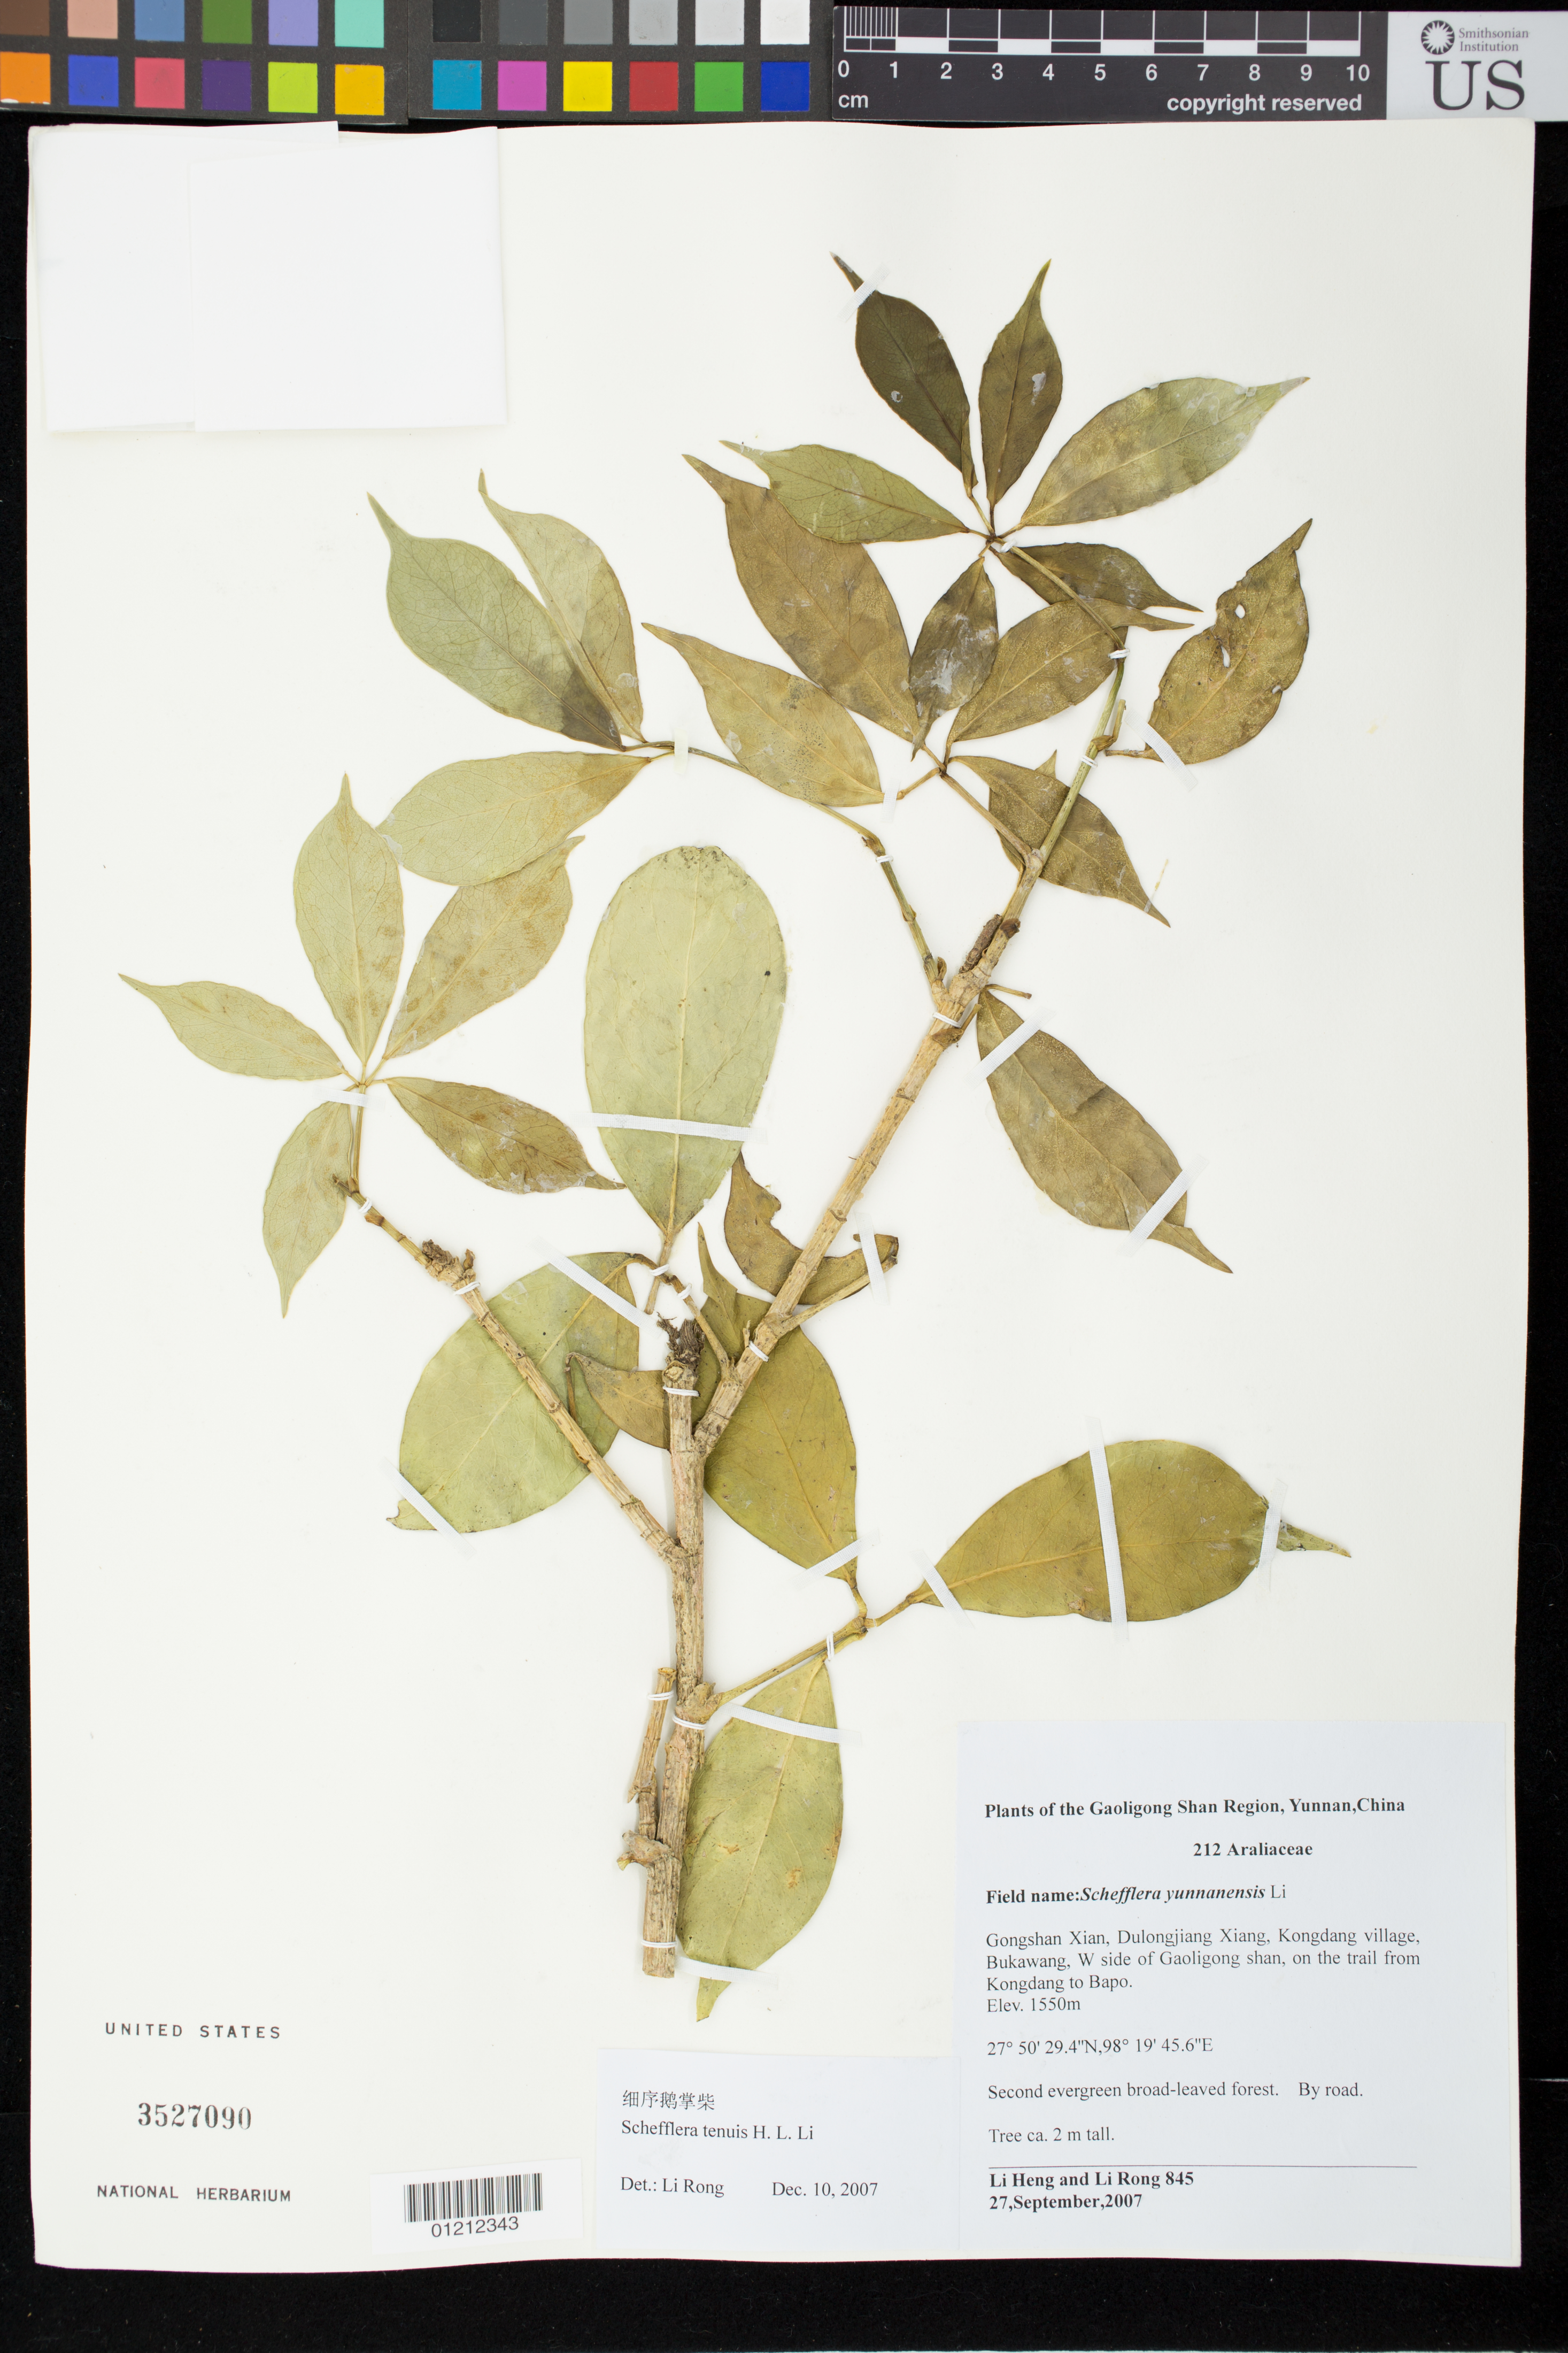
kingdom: Plantae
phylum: Tracheophyta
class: Magnoliopsida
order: Apiales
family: Araliaceae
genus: Schefflera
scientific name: Schefflera tenuis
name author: H.L. Li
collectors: L. Heng & R. Li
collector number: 845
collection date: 2007-09-27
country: China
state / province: Yunnan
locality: Gongshan Xian, Dulongjiang Xiang, Kongdang village, Bukawang, W side of Gaoligong shan, on the trail from Kongdang to Bapo. Second evergreen broad-leaved forest. By road.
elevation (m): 1550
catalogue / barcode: US 3527090